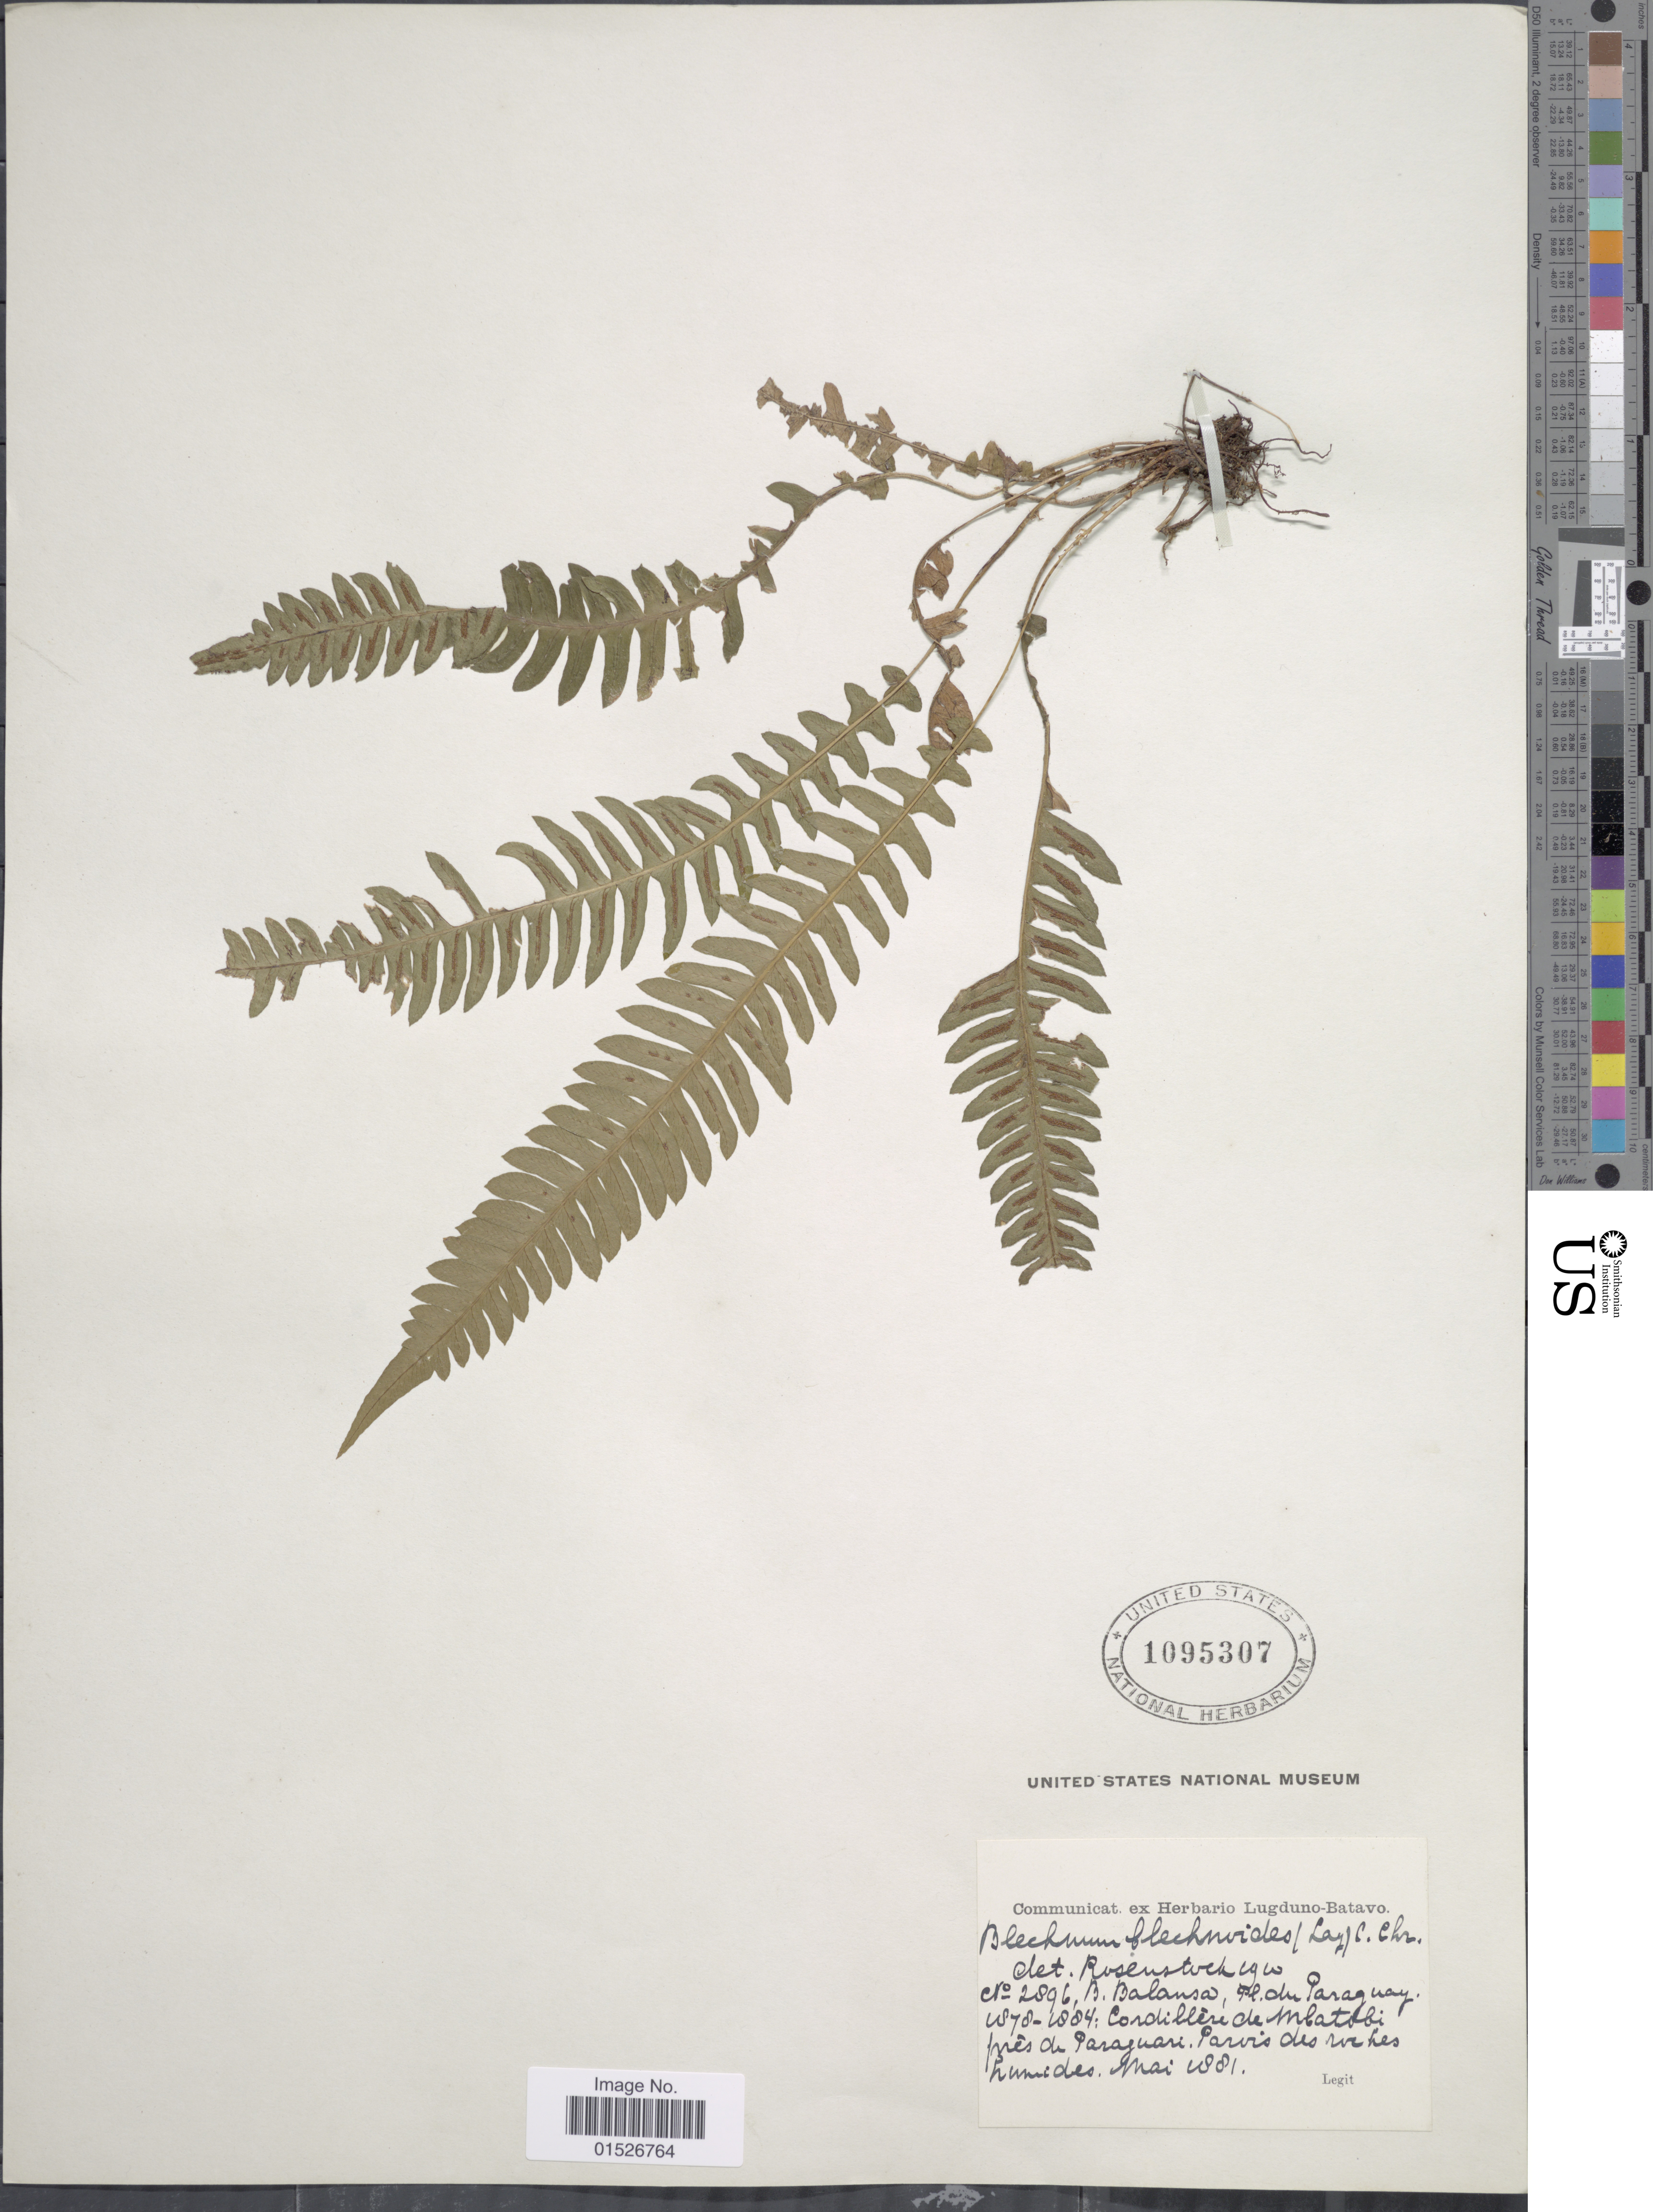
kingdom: Plantae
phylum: Tracheophyta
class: Polypodiopsida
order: Polypodiales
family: Blechnaceae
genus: Blechnum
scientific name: Blechnum polypodioides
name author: Raddi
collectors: B. Balansa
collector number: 2896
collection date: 1881-05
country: Paraguay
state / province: Cordillera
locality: Cordillera de Mbatobi pres de Paraguari, Parvis des roches humides.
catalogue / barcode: US 1095307